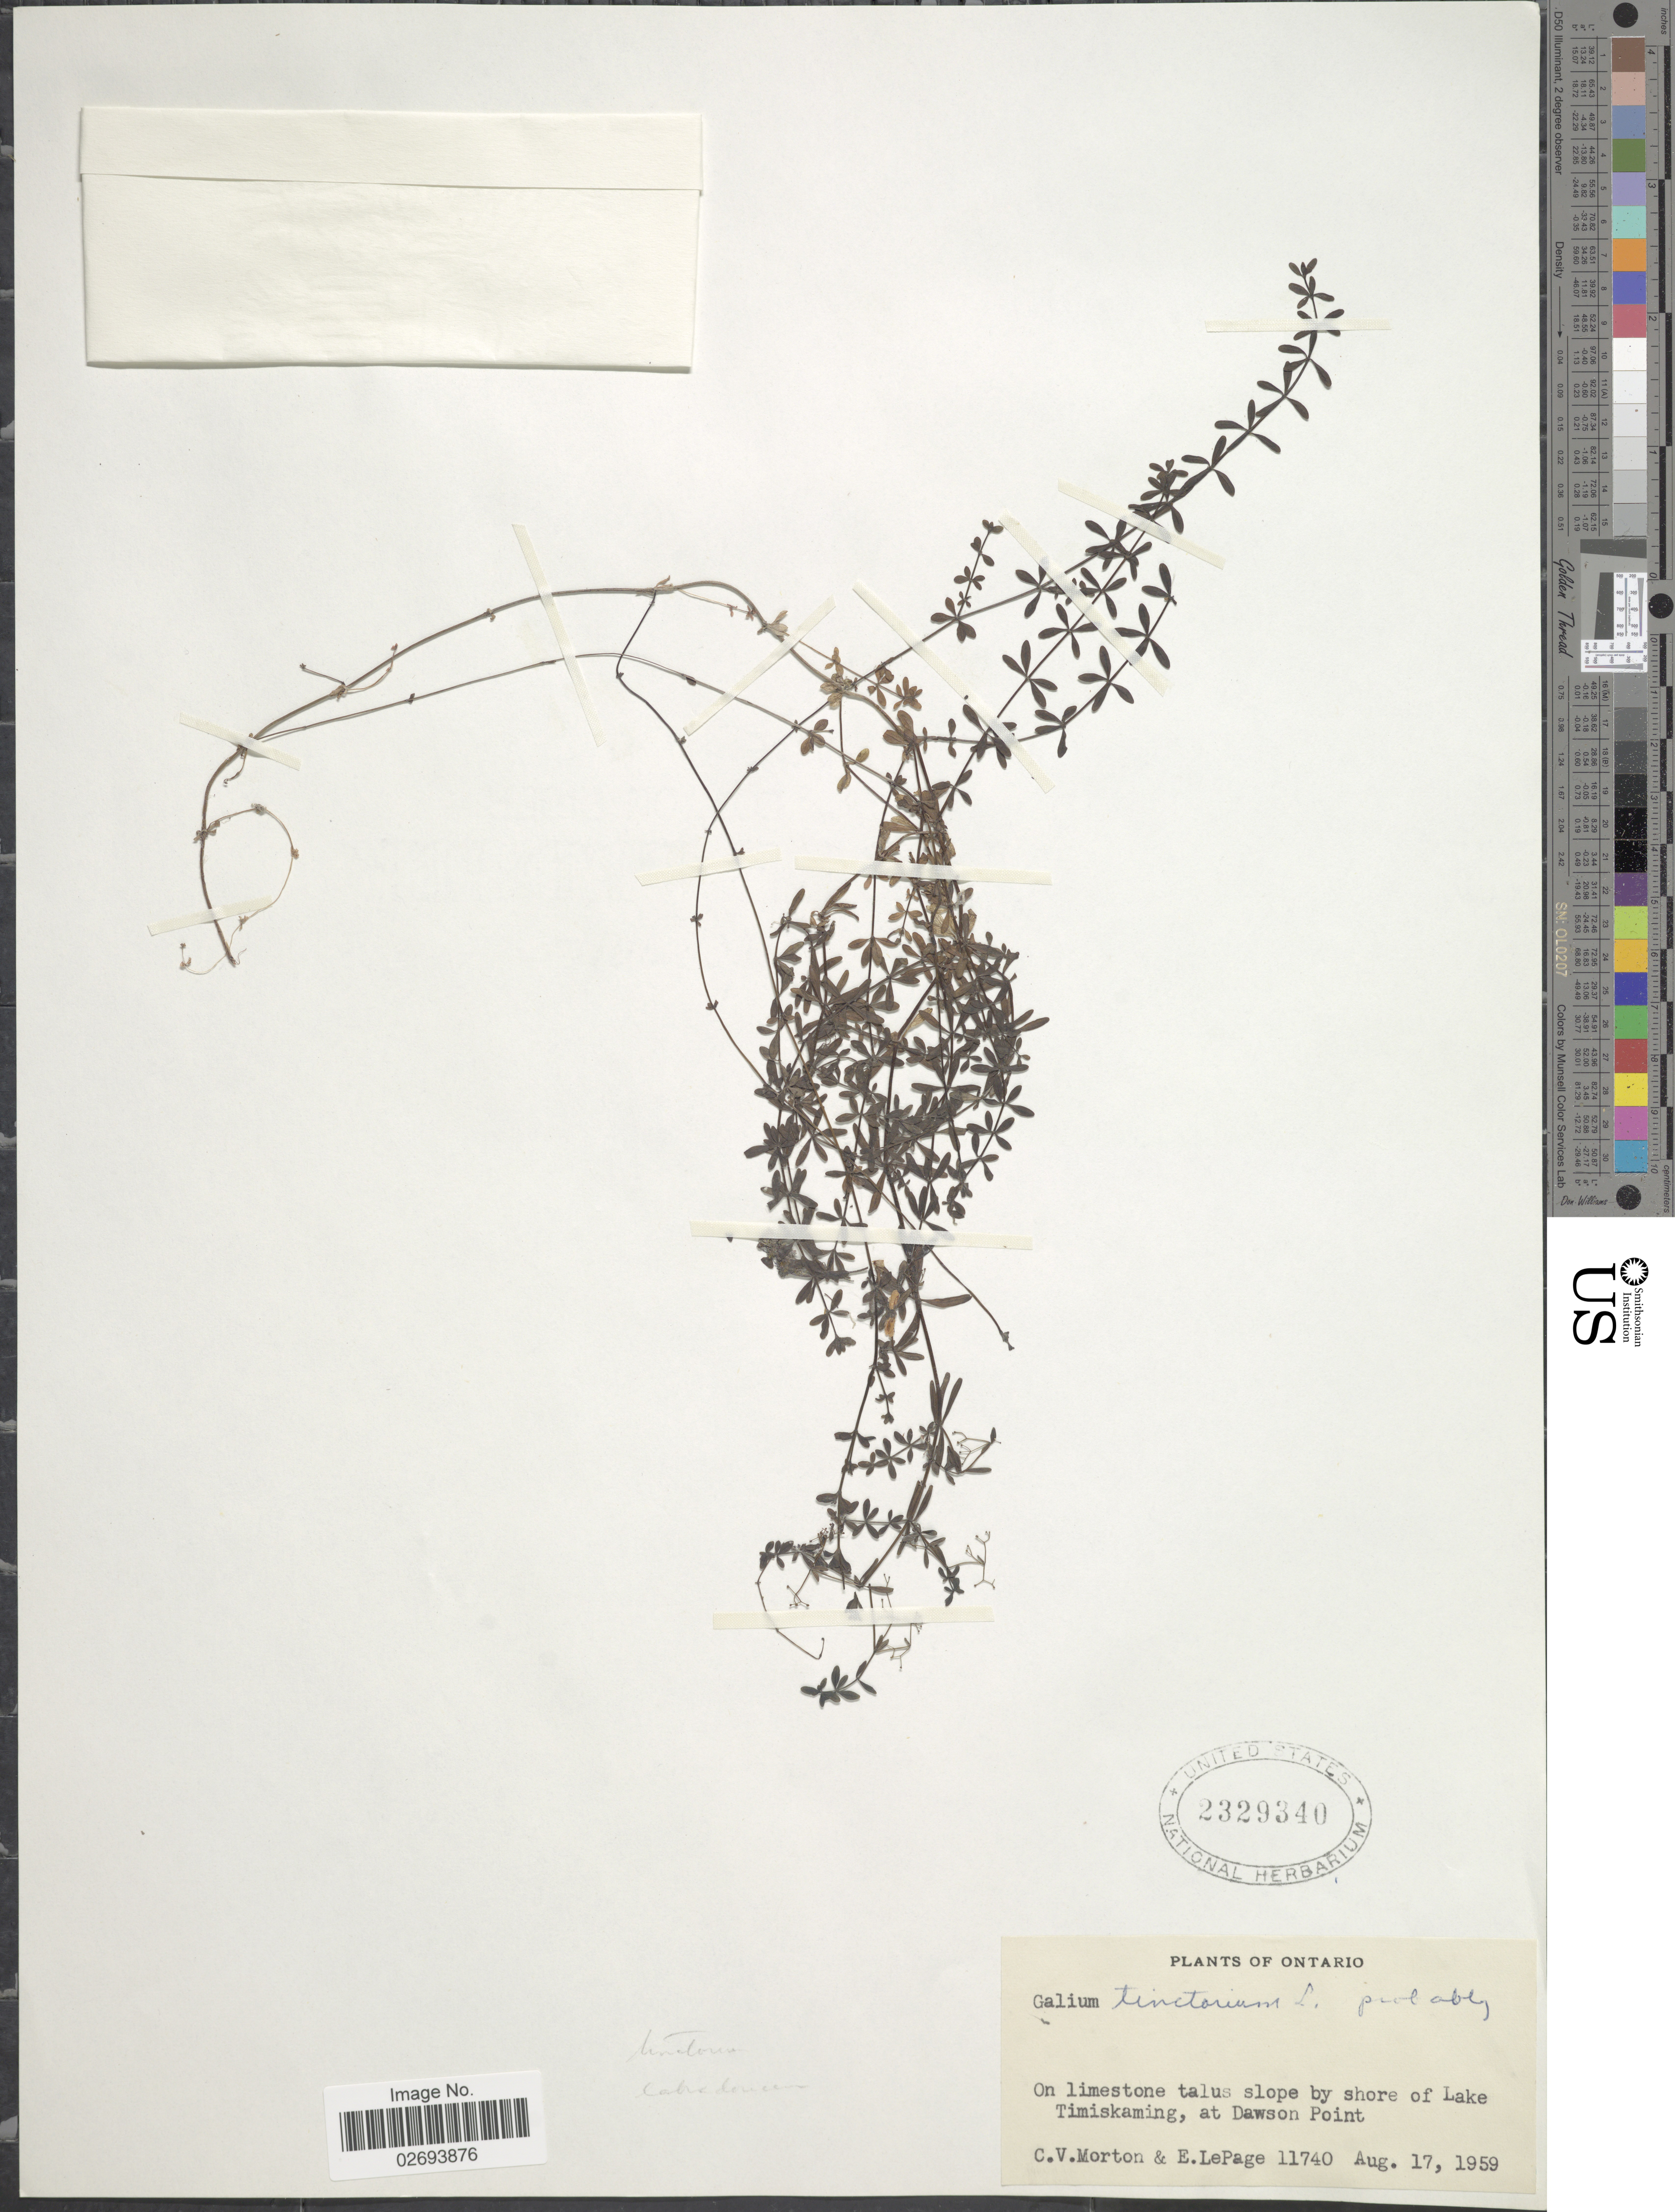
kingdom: Plantae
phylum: Tracheophyta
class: Magnoliopsida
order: Gentianales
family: Rubiaceae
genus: Galium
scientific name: Galium tinctorium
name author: (L.) Scop.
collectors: C. V. Morton & E. Lepage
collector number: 11740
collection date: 1959-08-17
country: Canada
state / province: Ontario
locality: On limestone talus slope by shore of Lake Timiskaming, at Dawson Point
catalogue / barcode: US 2329340